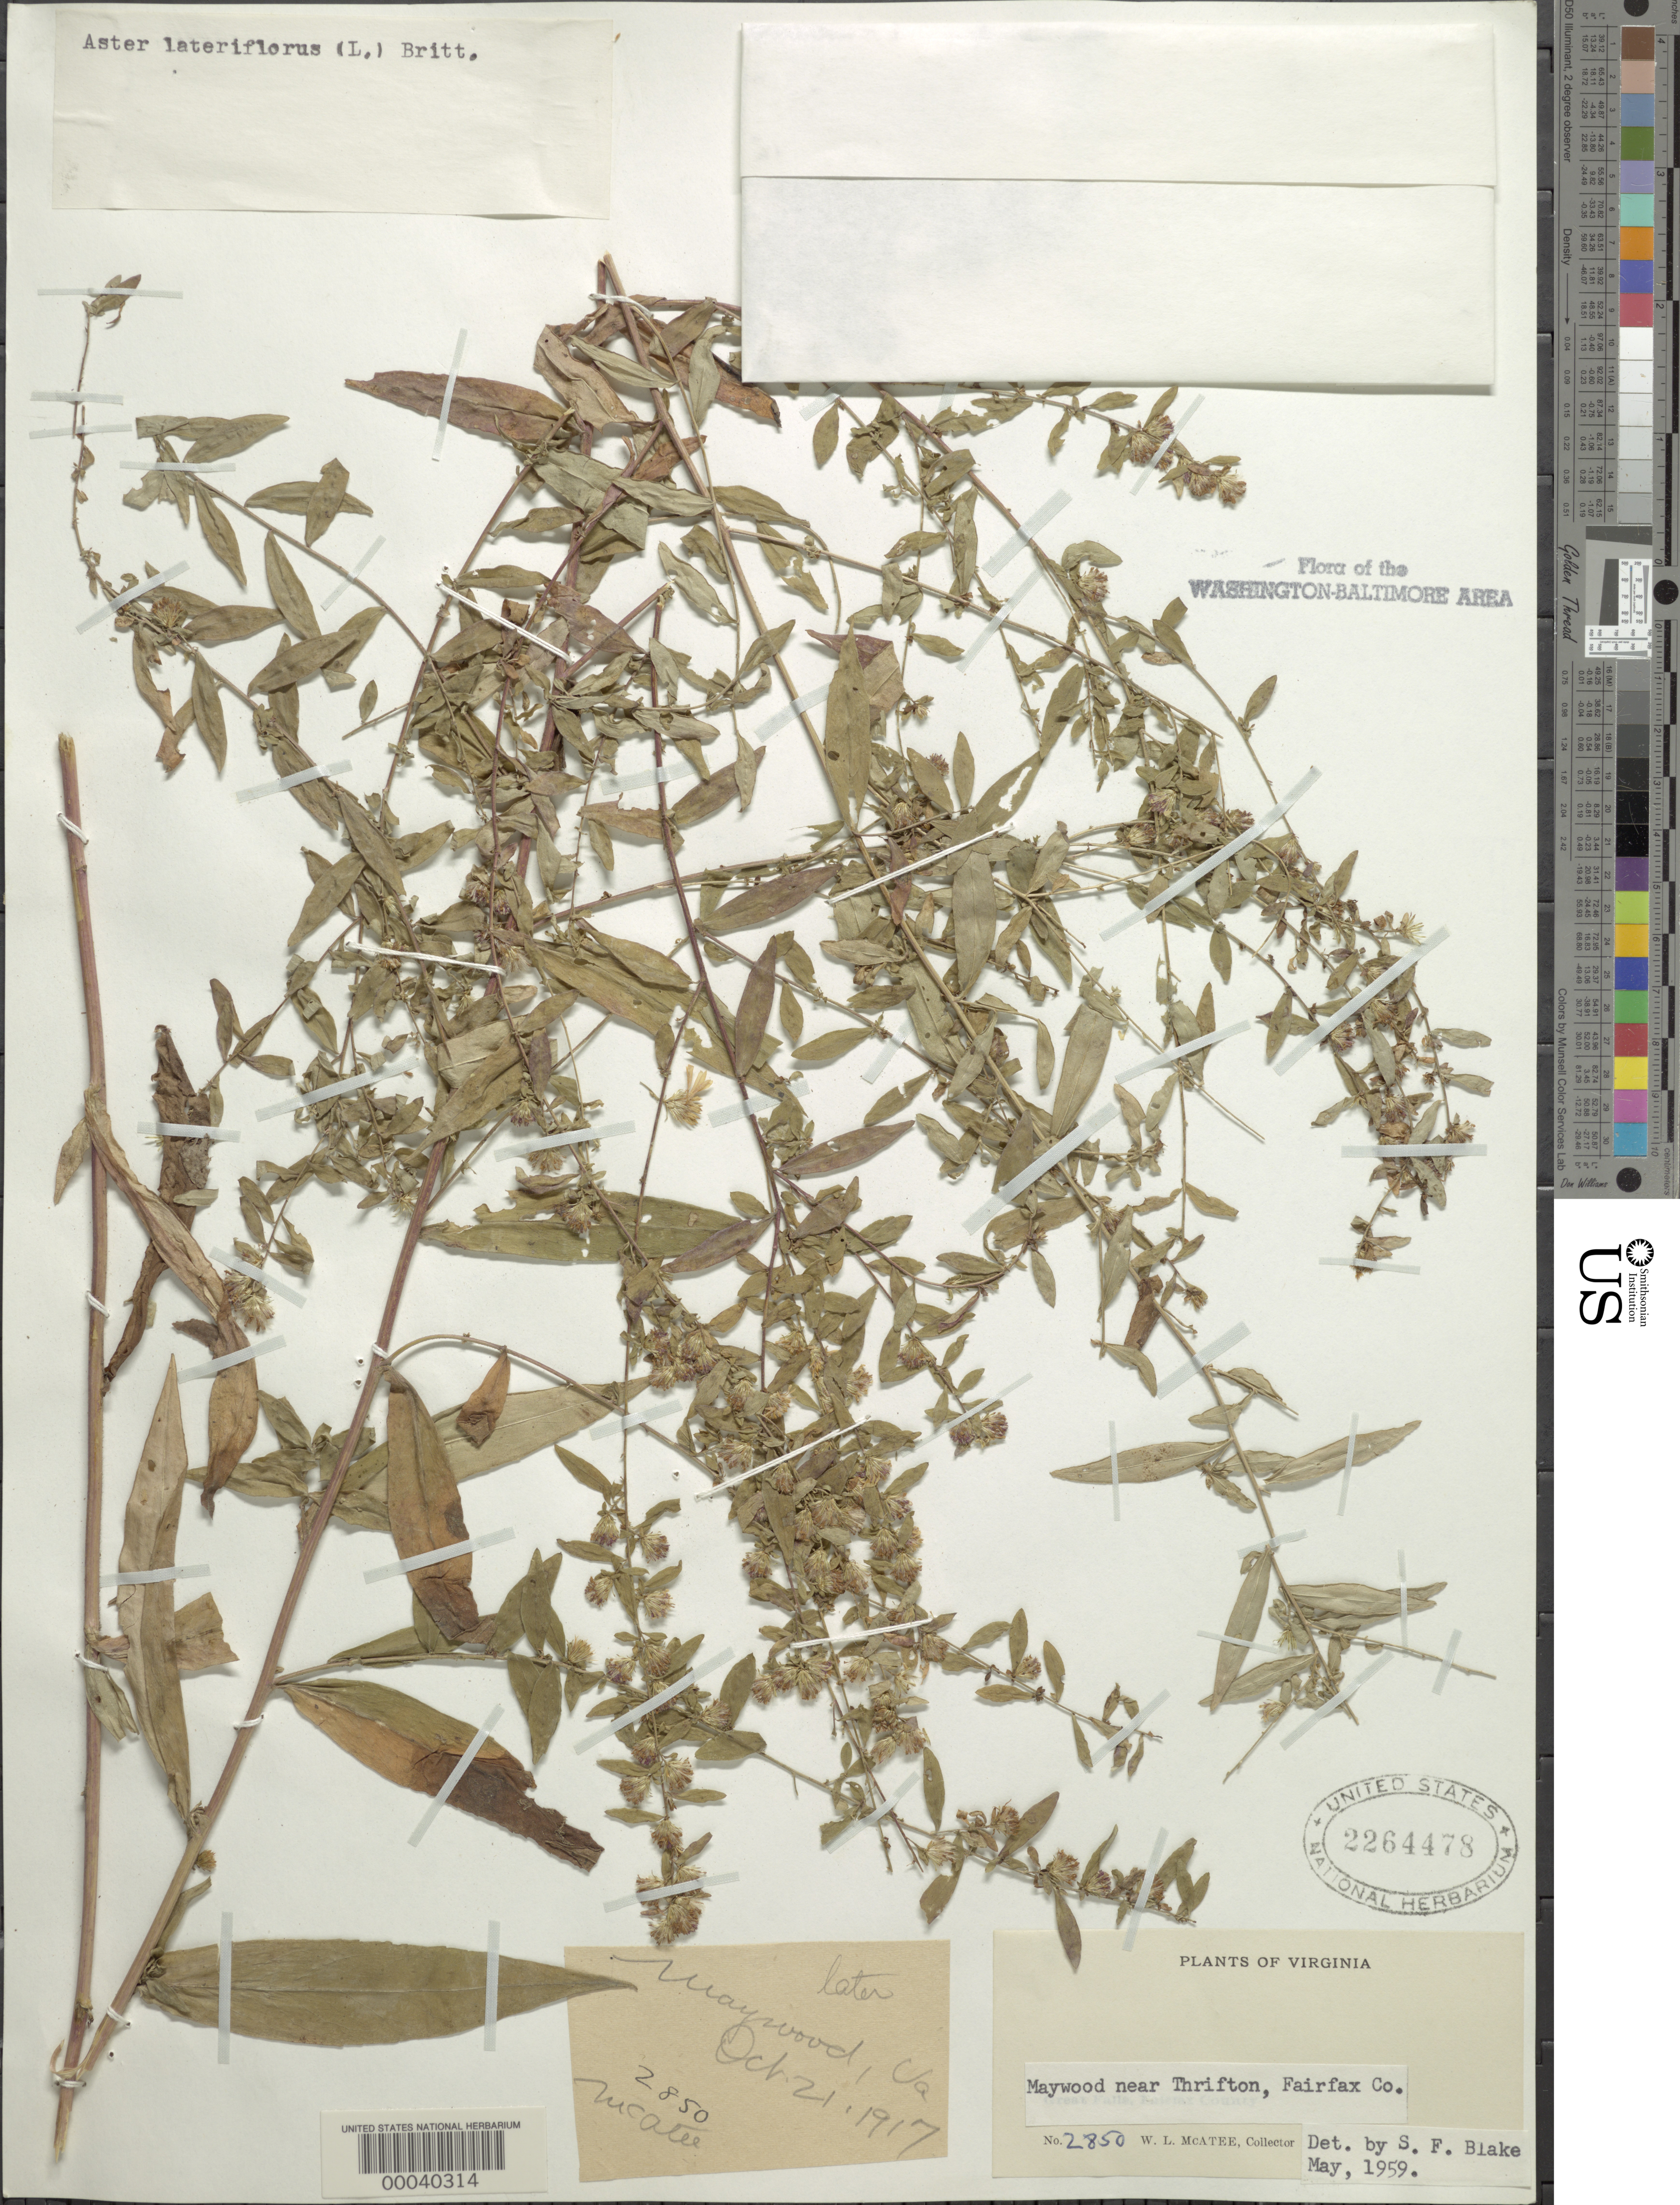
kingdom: Plantae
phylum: Tracheophyta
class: Magnoliopsida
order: Asterales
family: Asteraceae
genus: Symphyotrichum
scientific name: Symphyotrichum lateriflorum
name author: (L.) Á. Löve & D. Löve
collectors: W. McAtee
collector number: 2850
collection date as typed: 21 Oct 1917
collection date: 1917-10-21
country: United States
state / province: Virginia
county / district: Fairfax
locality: Maywood near Thrifton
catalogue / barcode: US 2264478